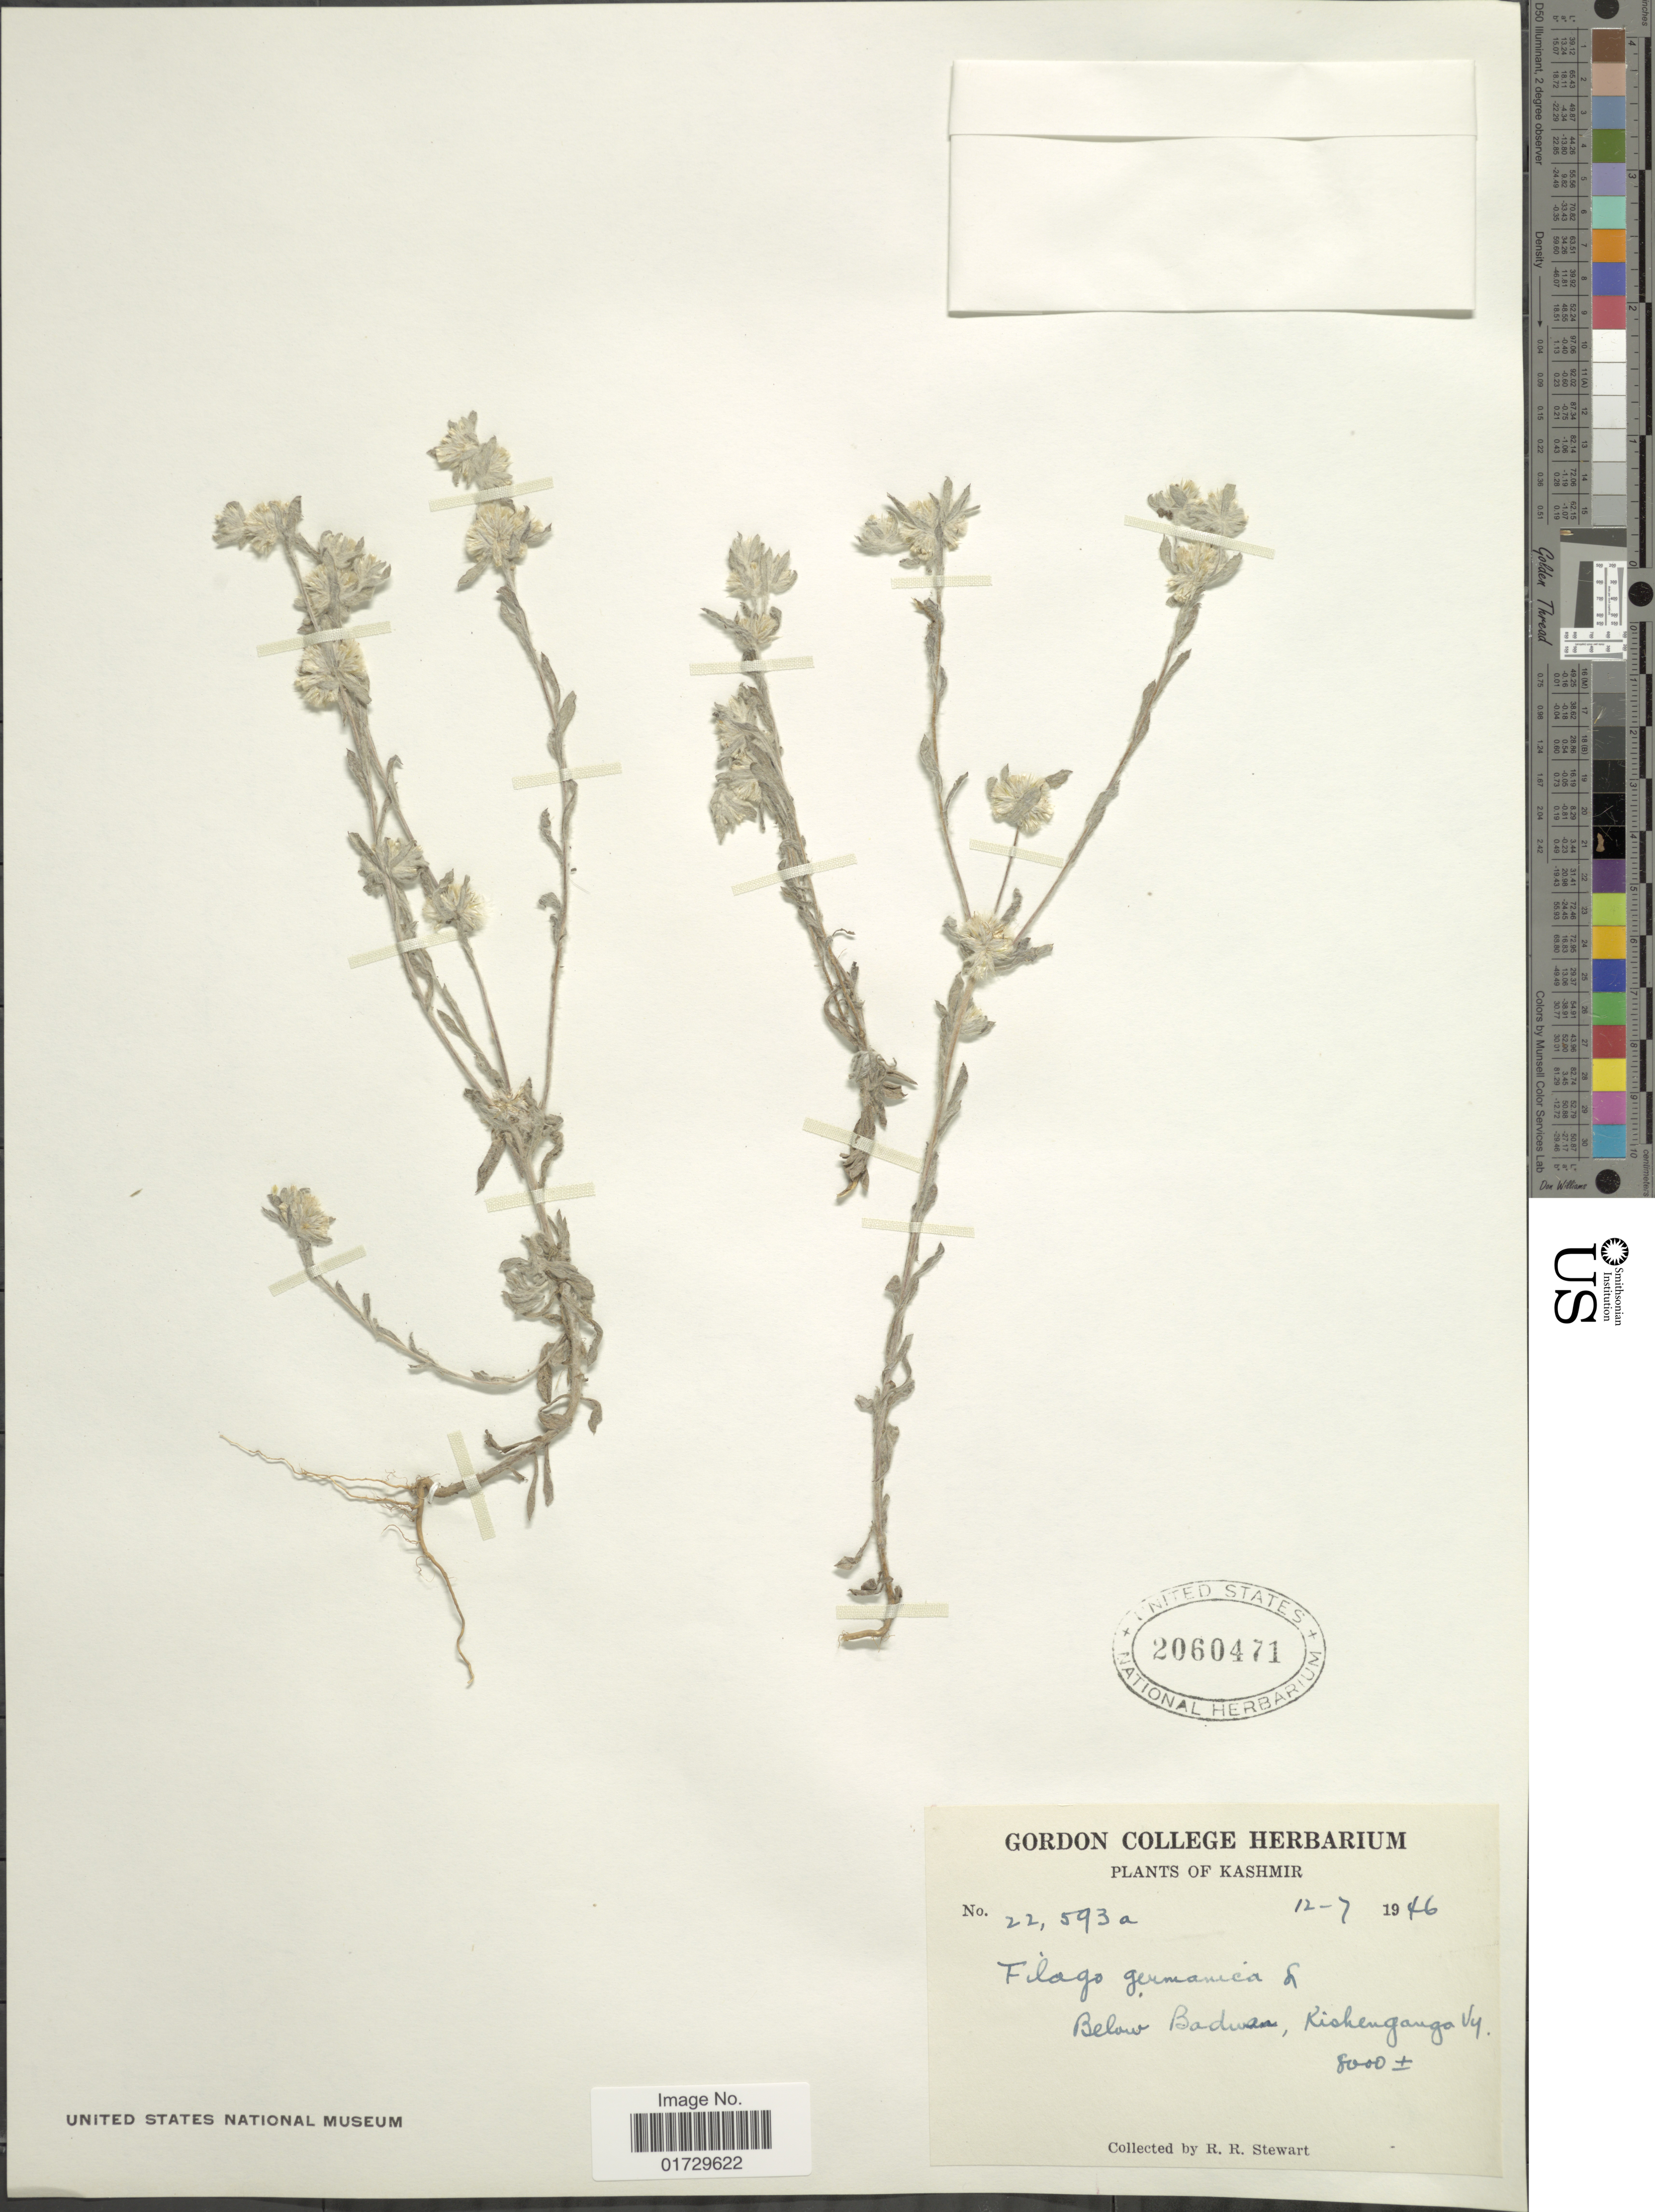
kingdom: Plantae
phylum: Tracheophyta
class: Magnoliopsida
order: Asterales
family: Asteraceae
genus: Filago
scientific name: Filago germanica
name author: (L.) Huds.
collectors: R. R. Stewart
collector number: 22593a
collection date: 1946-07-12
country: Pakistan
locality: Kashmir, Below Badwan, Kishenganga Vy.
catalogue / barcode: US 2060471